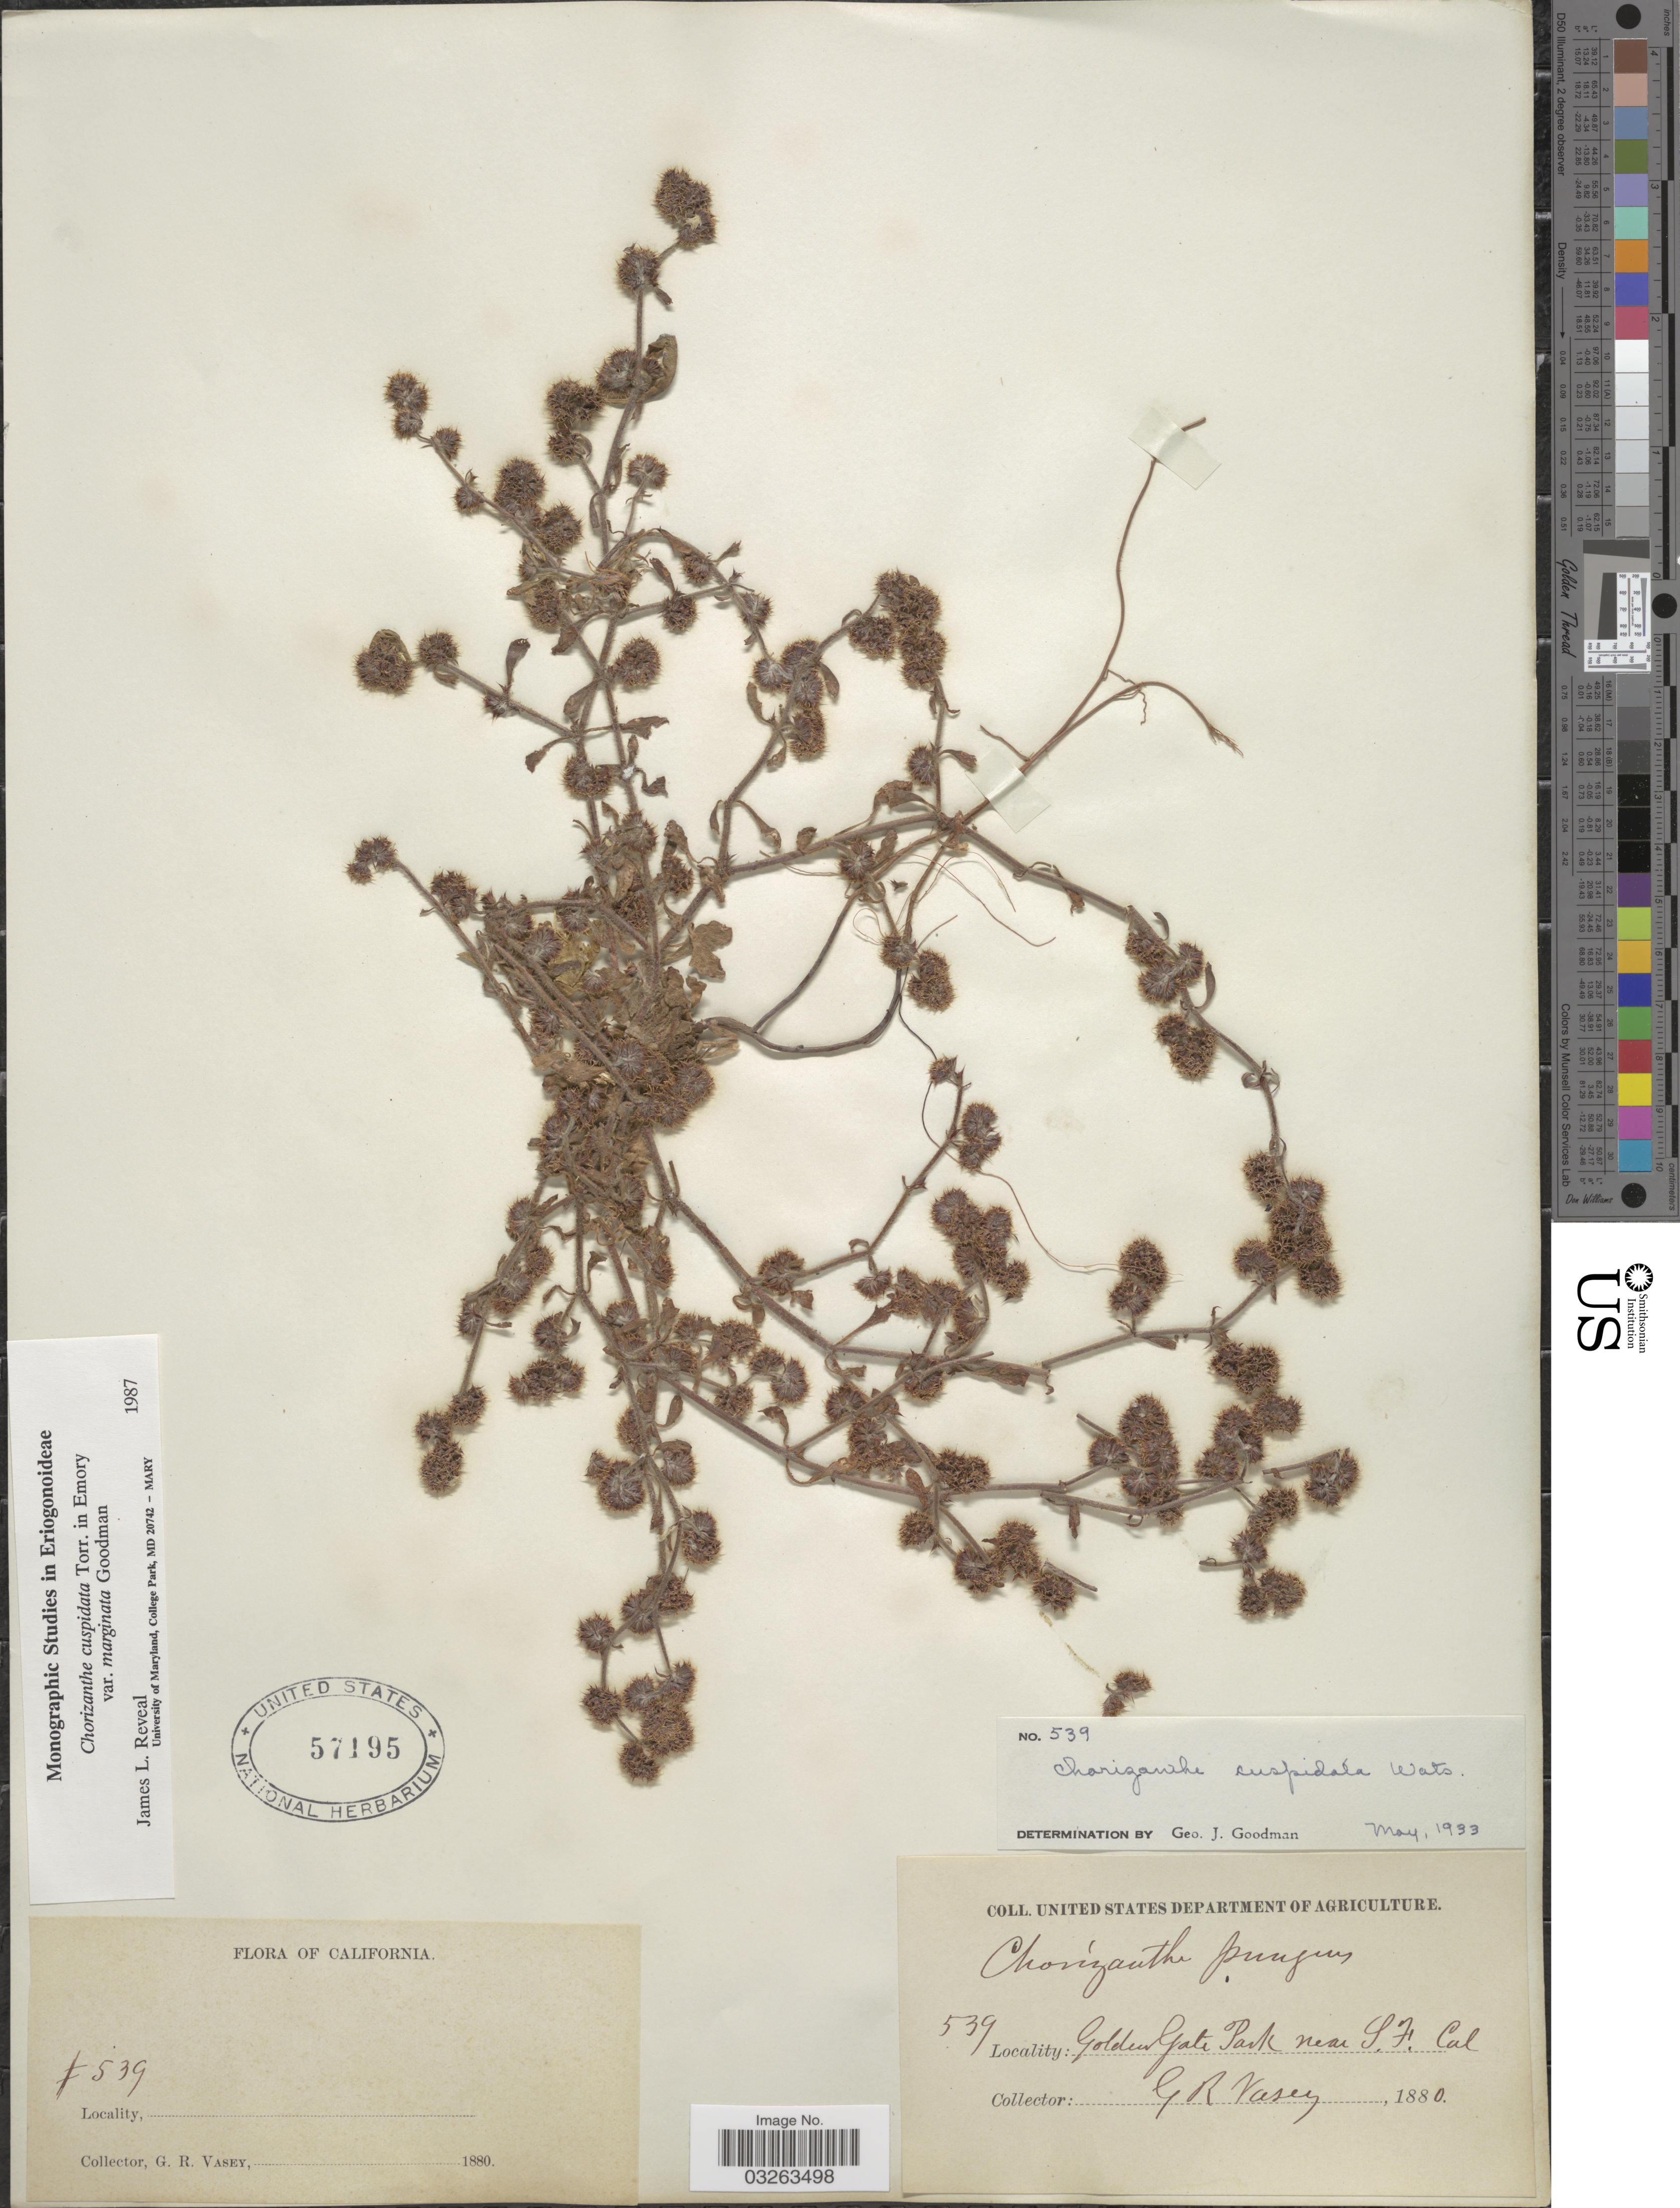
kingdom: Plantae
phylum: Tracheophyta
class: Magnoliopsida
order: Caryophyllales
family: Polygonaceae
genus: Chorizanthe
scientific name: Chorizanthe cuspidata var. marginata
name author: Goodman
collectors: G. R. Vasey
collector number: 539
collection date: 1880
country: United States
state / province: California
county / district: San Francisco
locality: Golden Gate Park near S. F.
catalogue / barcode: US 57195